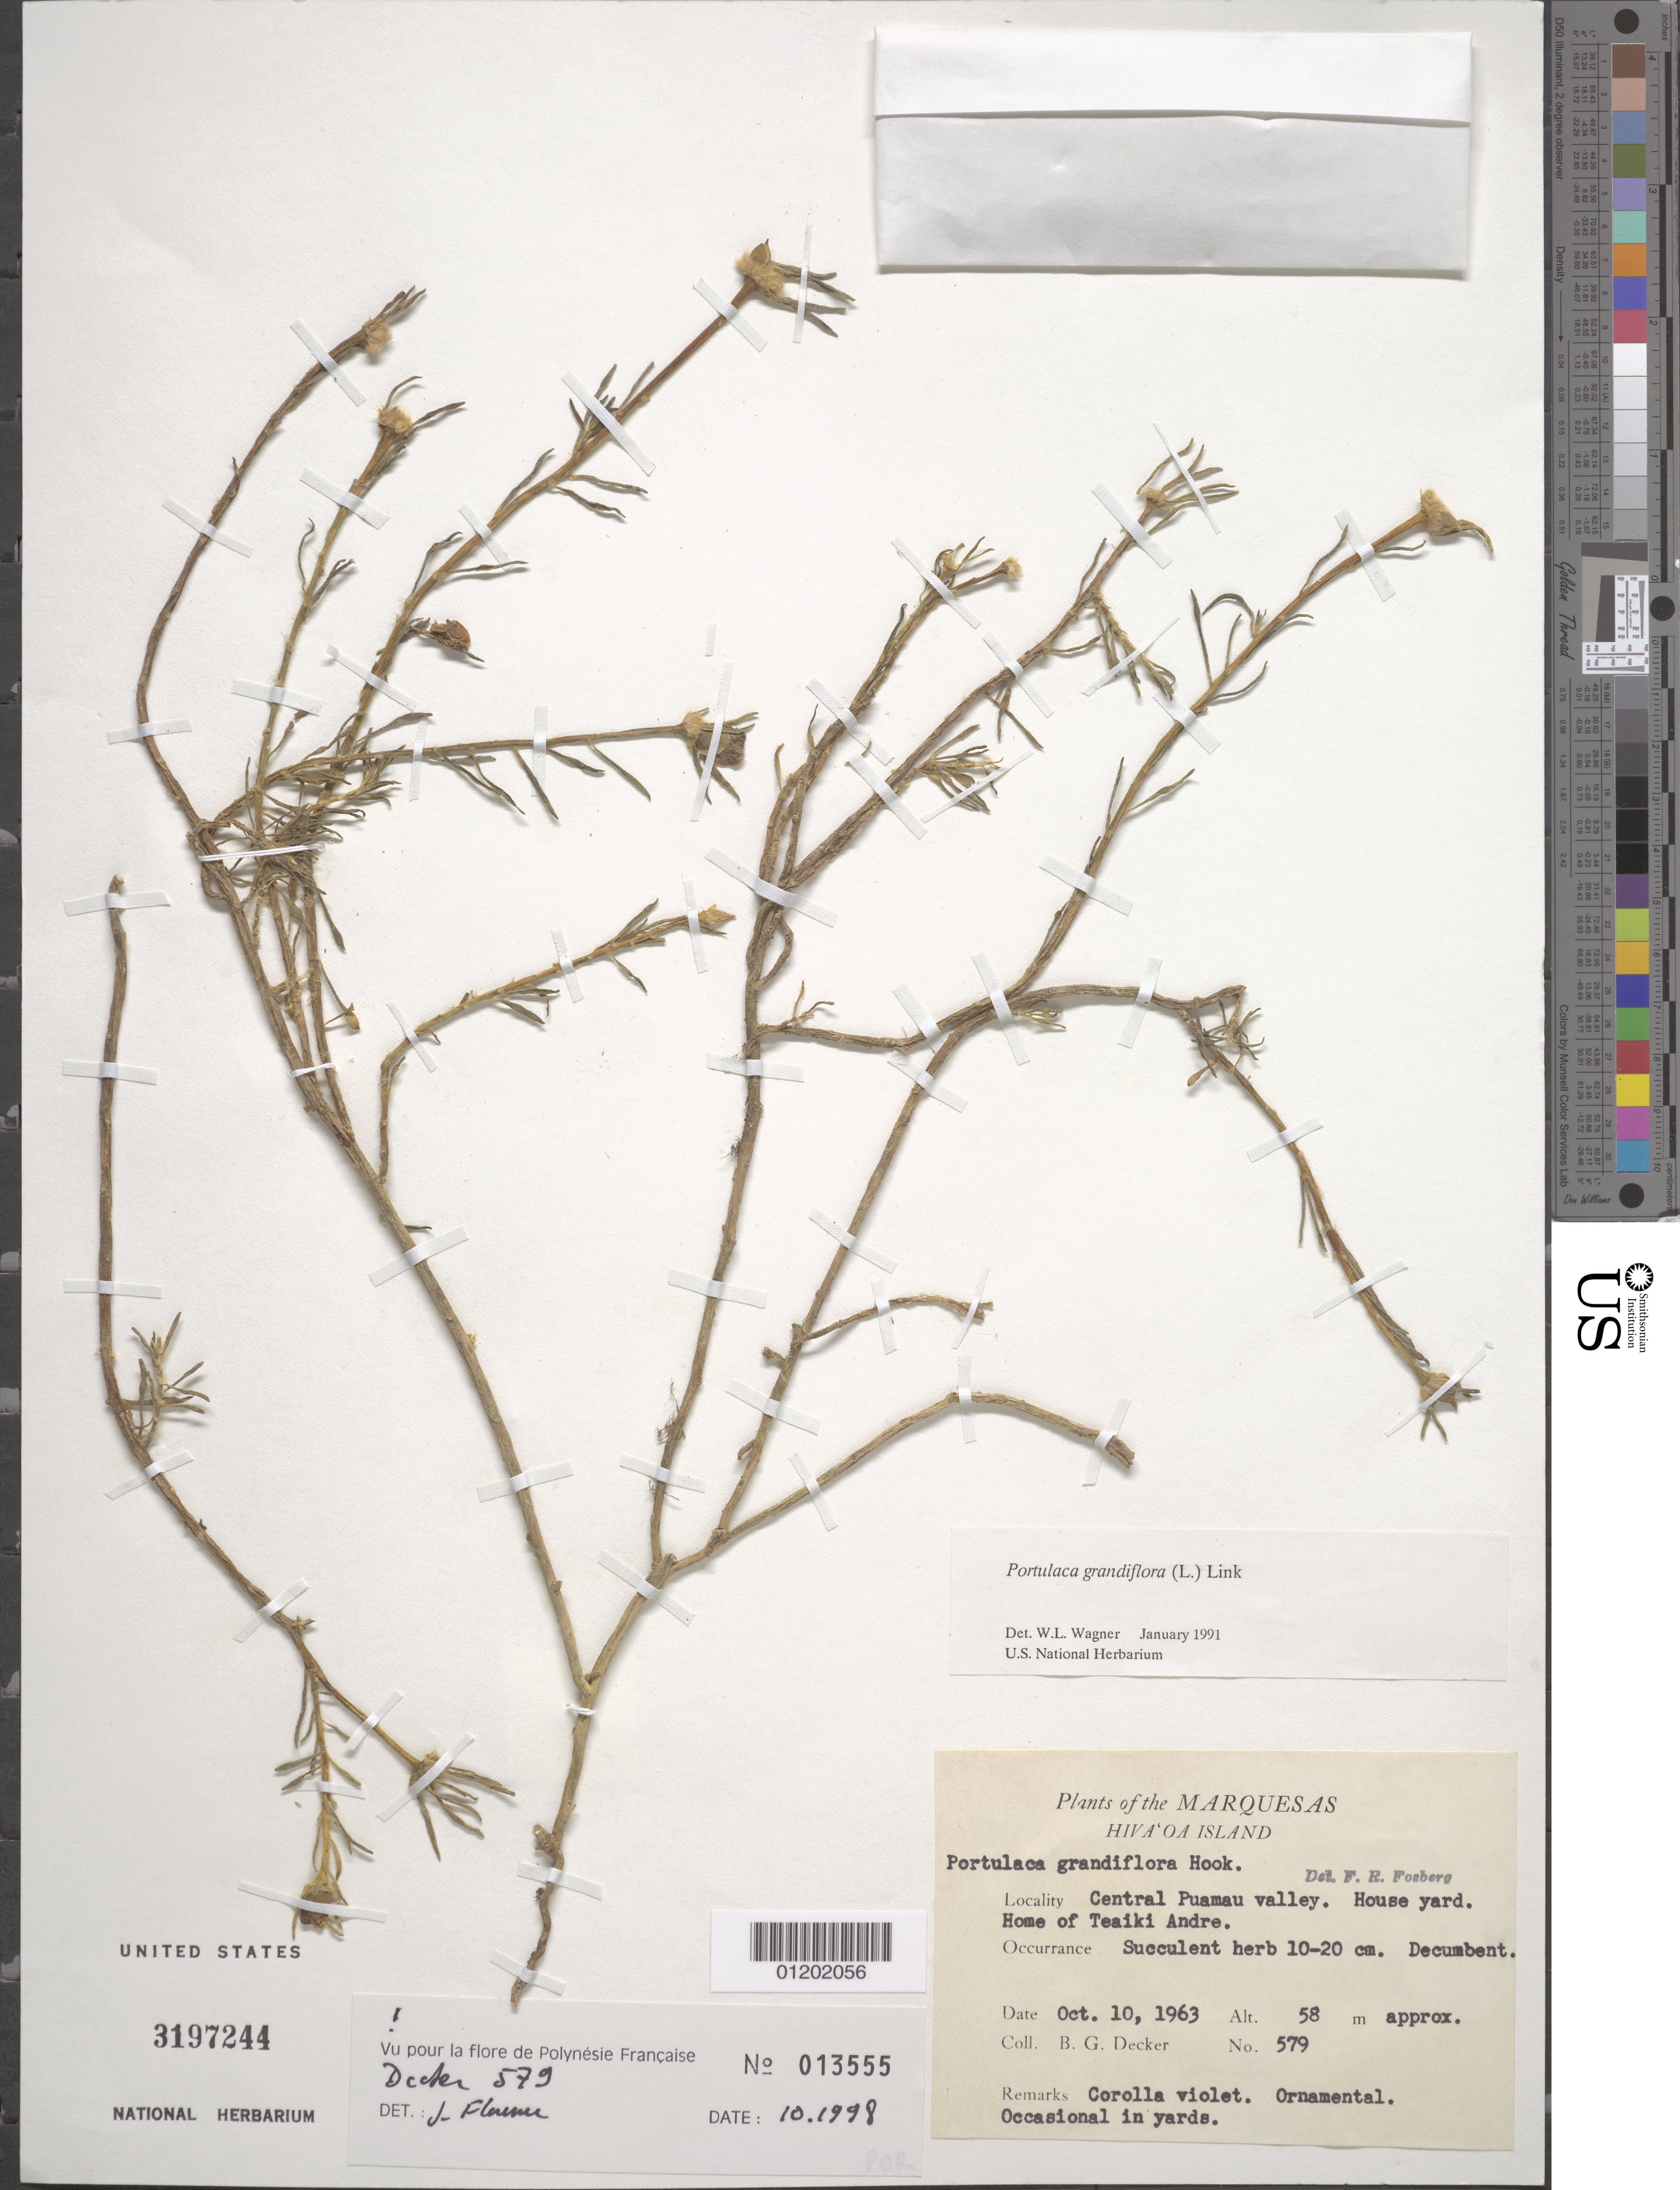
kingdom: Plantae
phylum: Tracheophyta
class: Magnoliopsida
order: Caryophyllales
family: Portulacaceae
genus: Portulaca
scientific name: Portulaca grandiflora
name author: Hook.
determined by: Wagner, W. L., (BOT), Smithsonian Institution - National Museum of Natural History (UNITED STATES)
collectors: B. G. Decker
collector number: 579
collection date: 1963-10-10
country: French Polynesia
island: Hiva Oa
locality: central Puamau Valley, house yard, home of Teaiki Andre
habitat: Occasional in yards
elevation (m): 58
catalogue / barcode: US 3197244